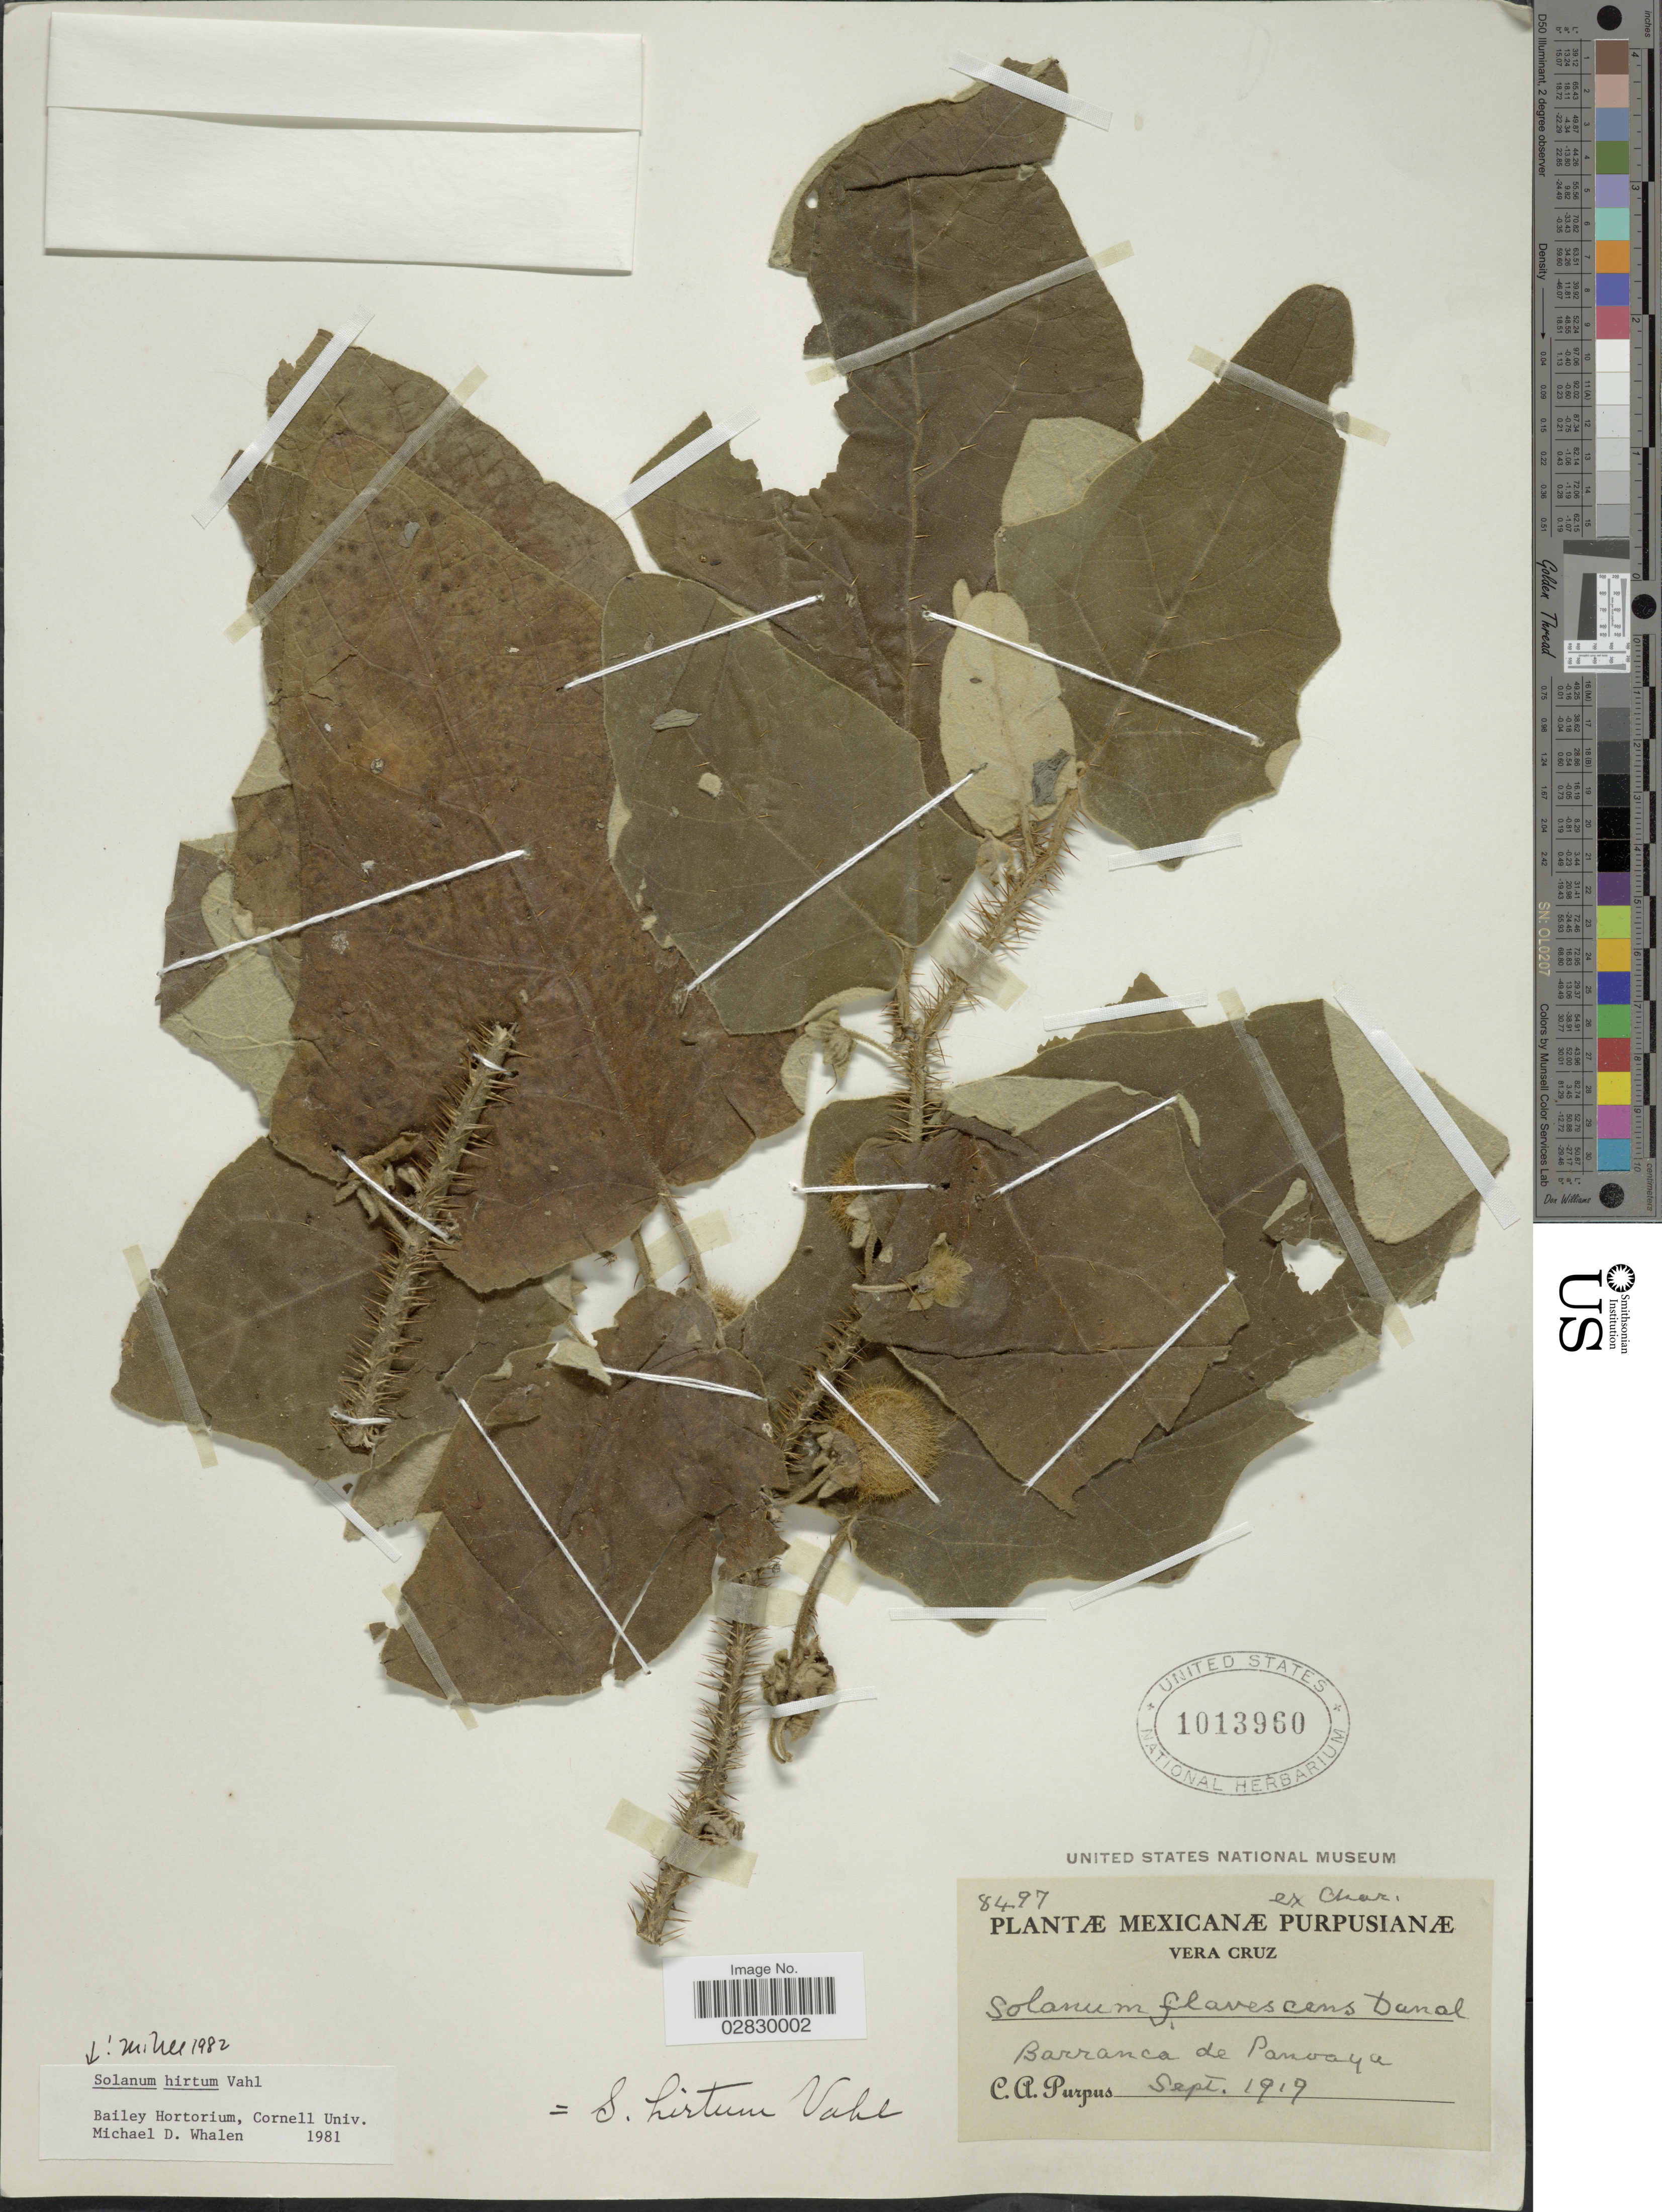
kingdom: Plantae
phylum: Tracheophyta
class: Magnoliopsida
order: Solanales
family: Solanaceae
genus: Solanum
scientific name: Solanum hirtum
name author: Vahl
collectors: C. A. Purpus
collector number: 8497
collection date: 1919-09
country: Mexico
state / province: Veracruz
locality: Vera Cruz. Barranca de Panoaya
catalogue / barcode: US 1013960